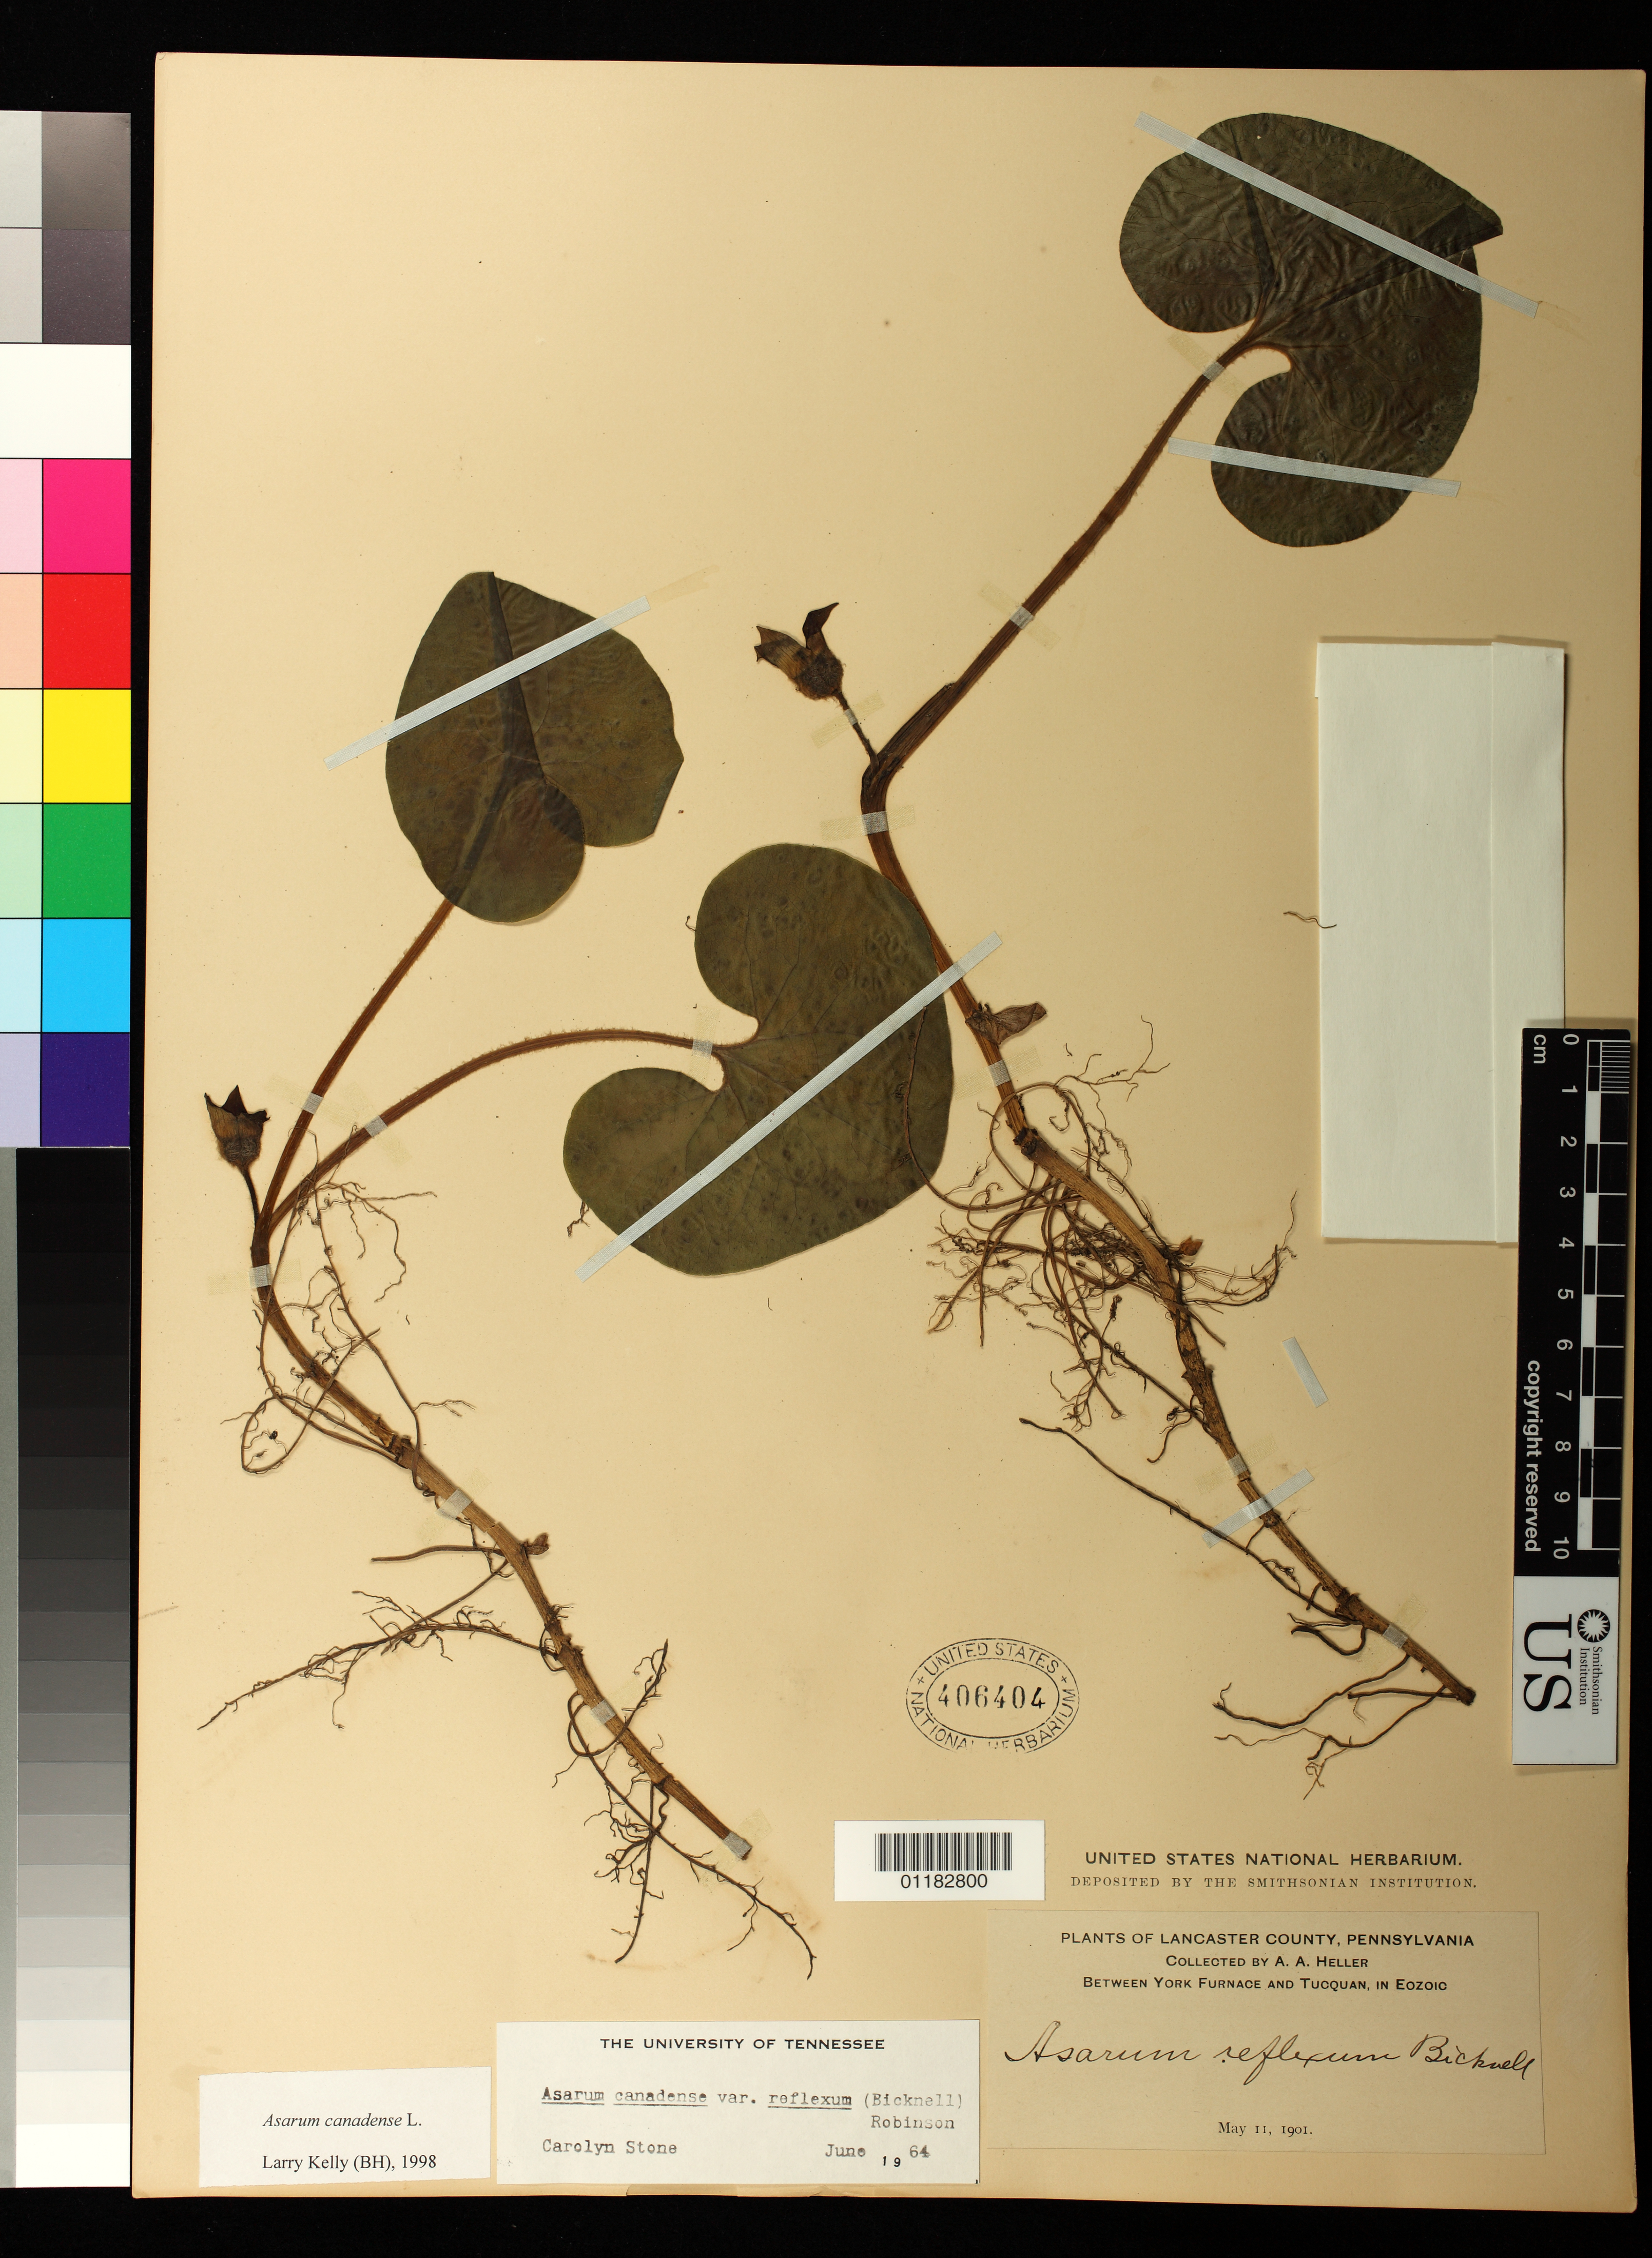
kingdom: Plantae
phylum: Tracheophyta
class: Magnoliopsida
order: Piperales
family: Aristolochiaceae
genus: Asarum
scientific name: Asarum canadense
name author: L.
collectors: A. A. Heller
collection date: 1901-05-11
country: United States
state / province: Pennsylvania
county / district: Lancaster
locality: Lancaster County: between York Furnace and Tucquan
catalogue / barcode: US 406404